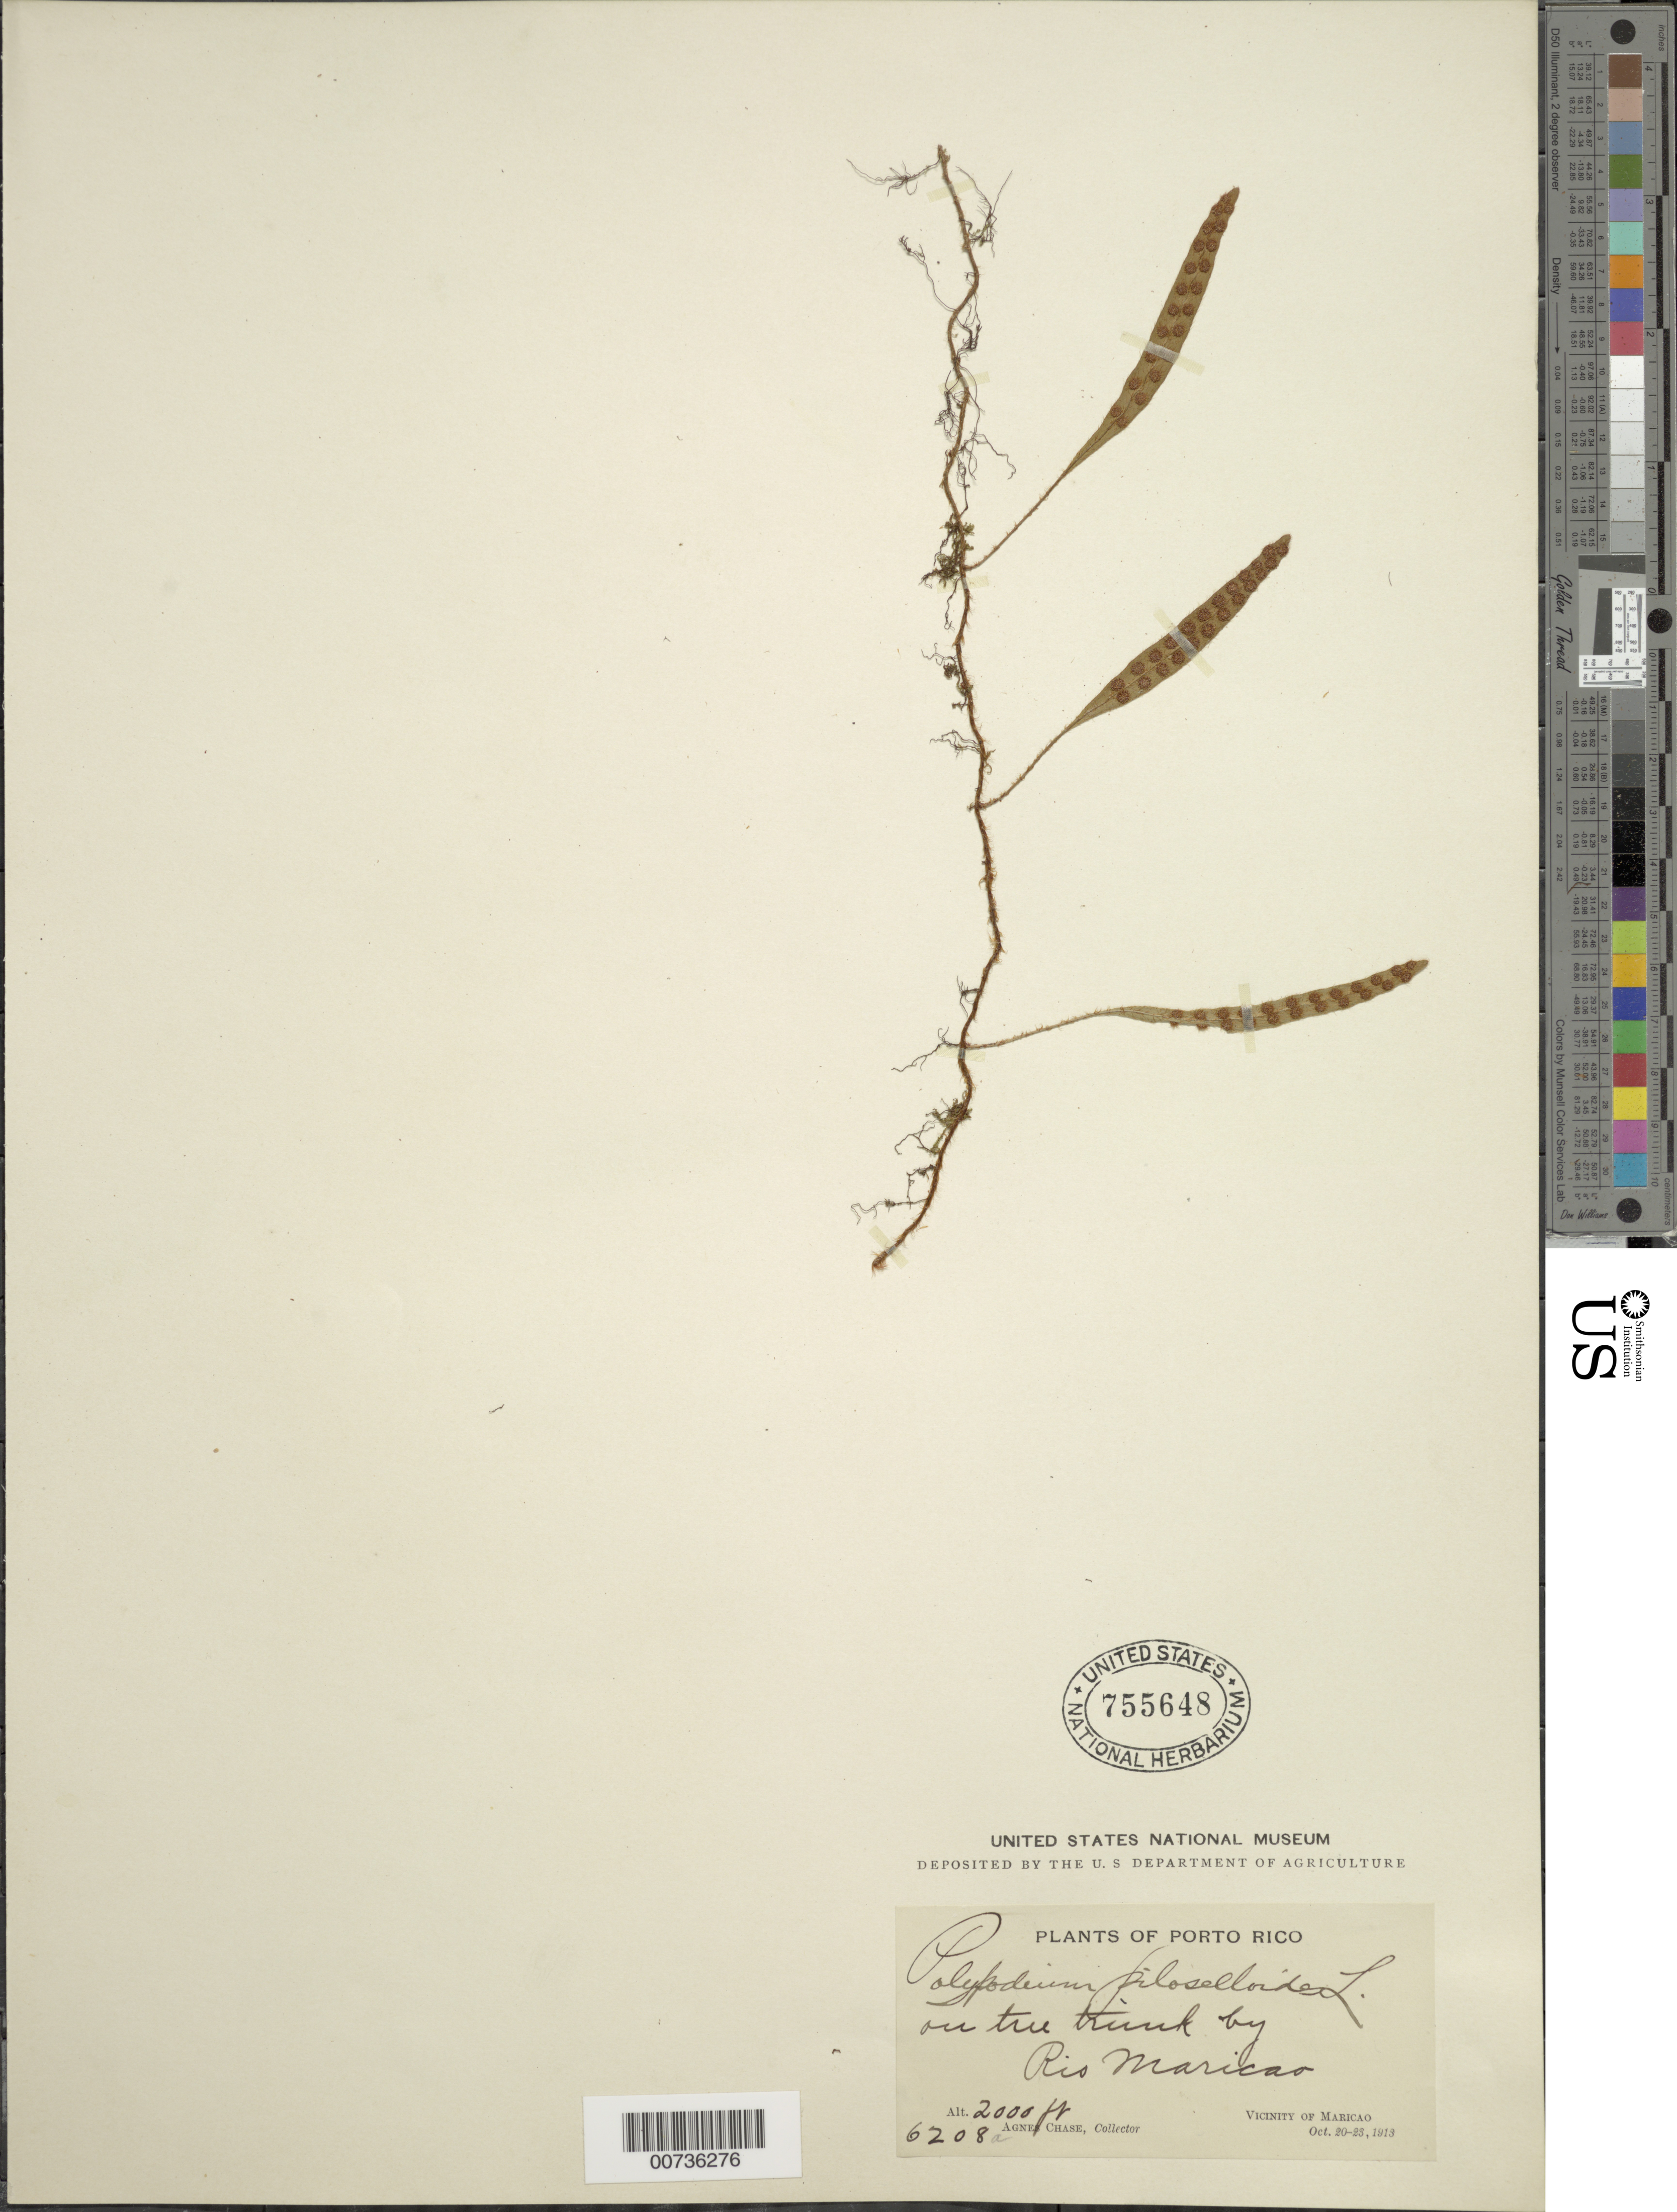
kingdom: Plantae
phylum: Tracheophyta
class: Polypodiopsida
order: Polypodiales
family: Polypodiaceae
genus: Microgramma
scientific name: Microgramma piloselloides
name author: (L.) Copel.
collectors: A. Chase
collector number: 6208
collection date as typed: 20 Oct 1913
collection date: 1913-10-20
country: Puerto Rico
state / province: Maricao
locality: Rio Maricao, Vicinity of Maricao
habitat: On tree trunk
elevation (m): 610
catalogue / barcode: US 755648